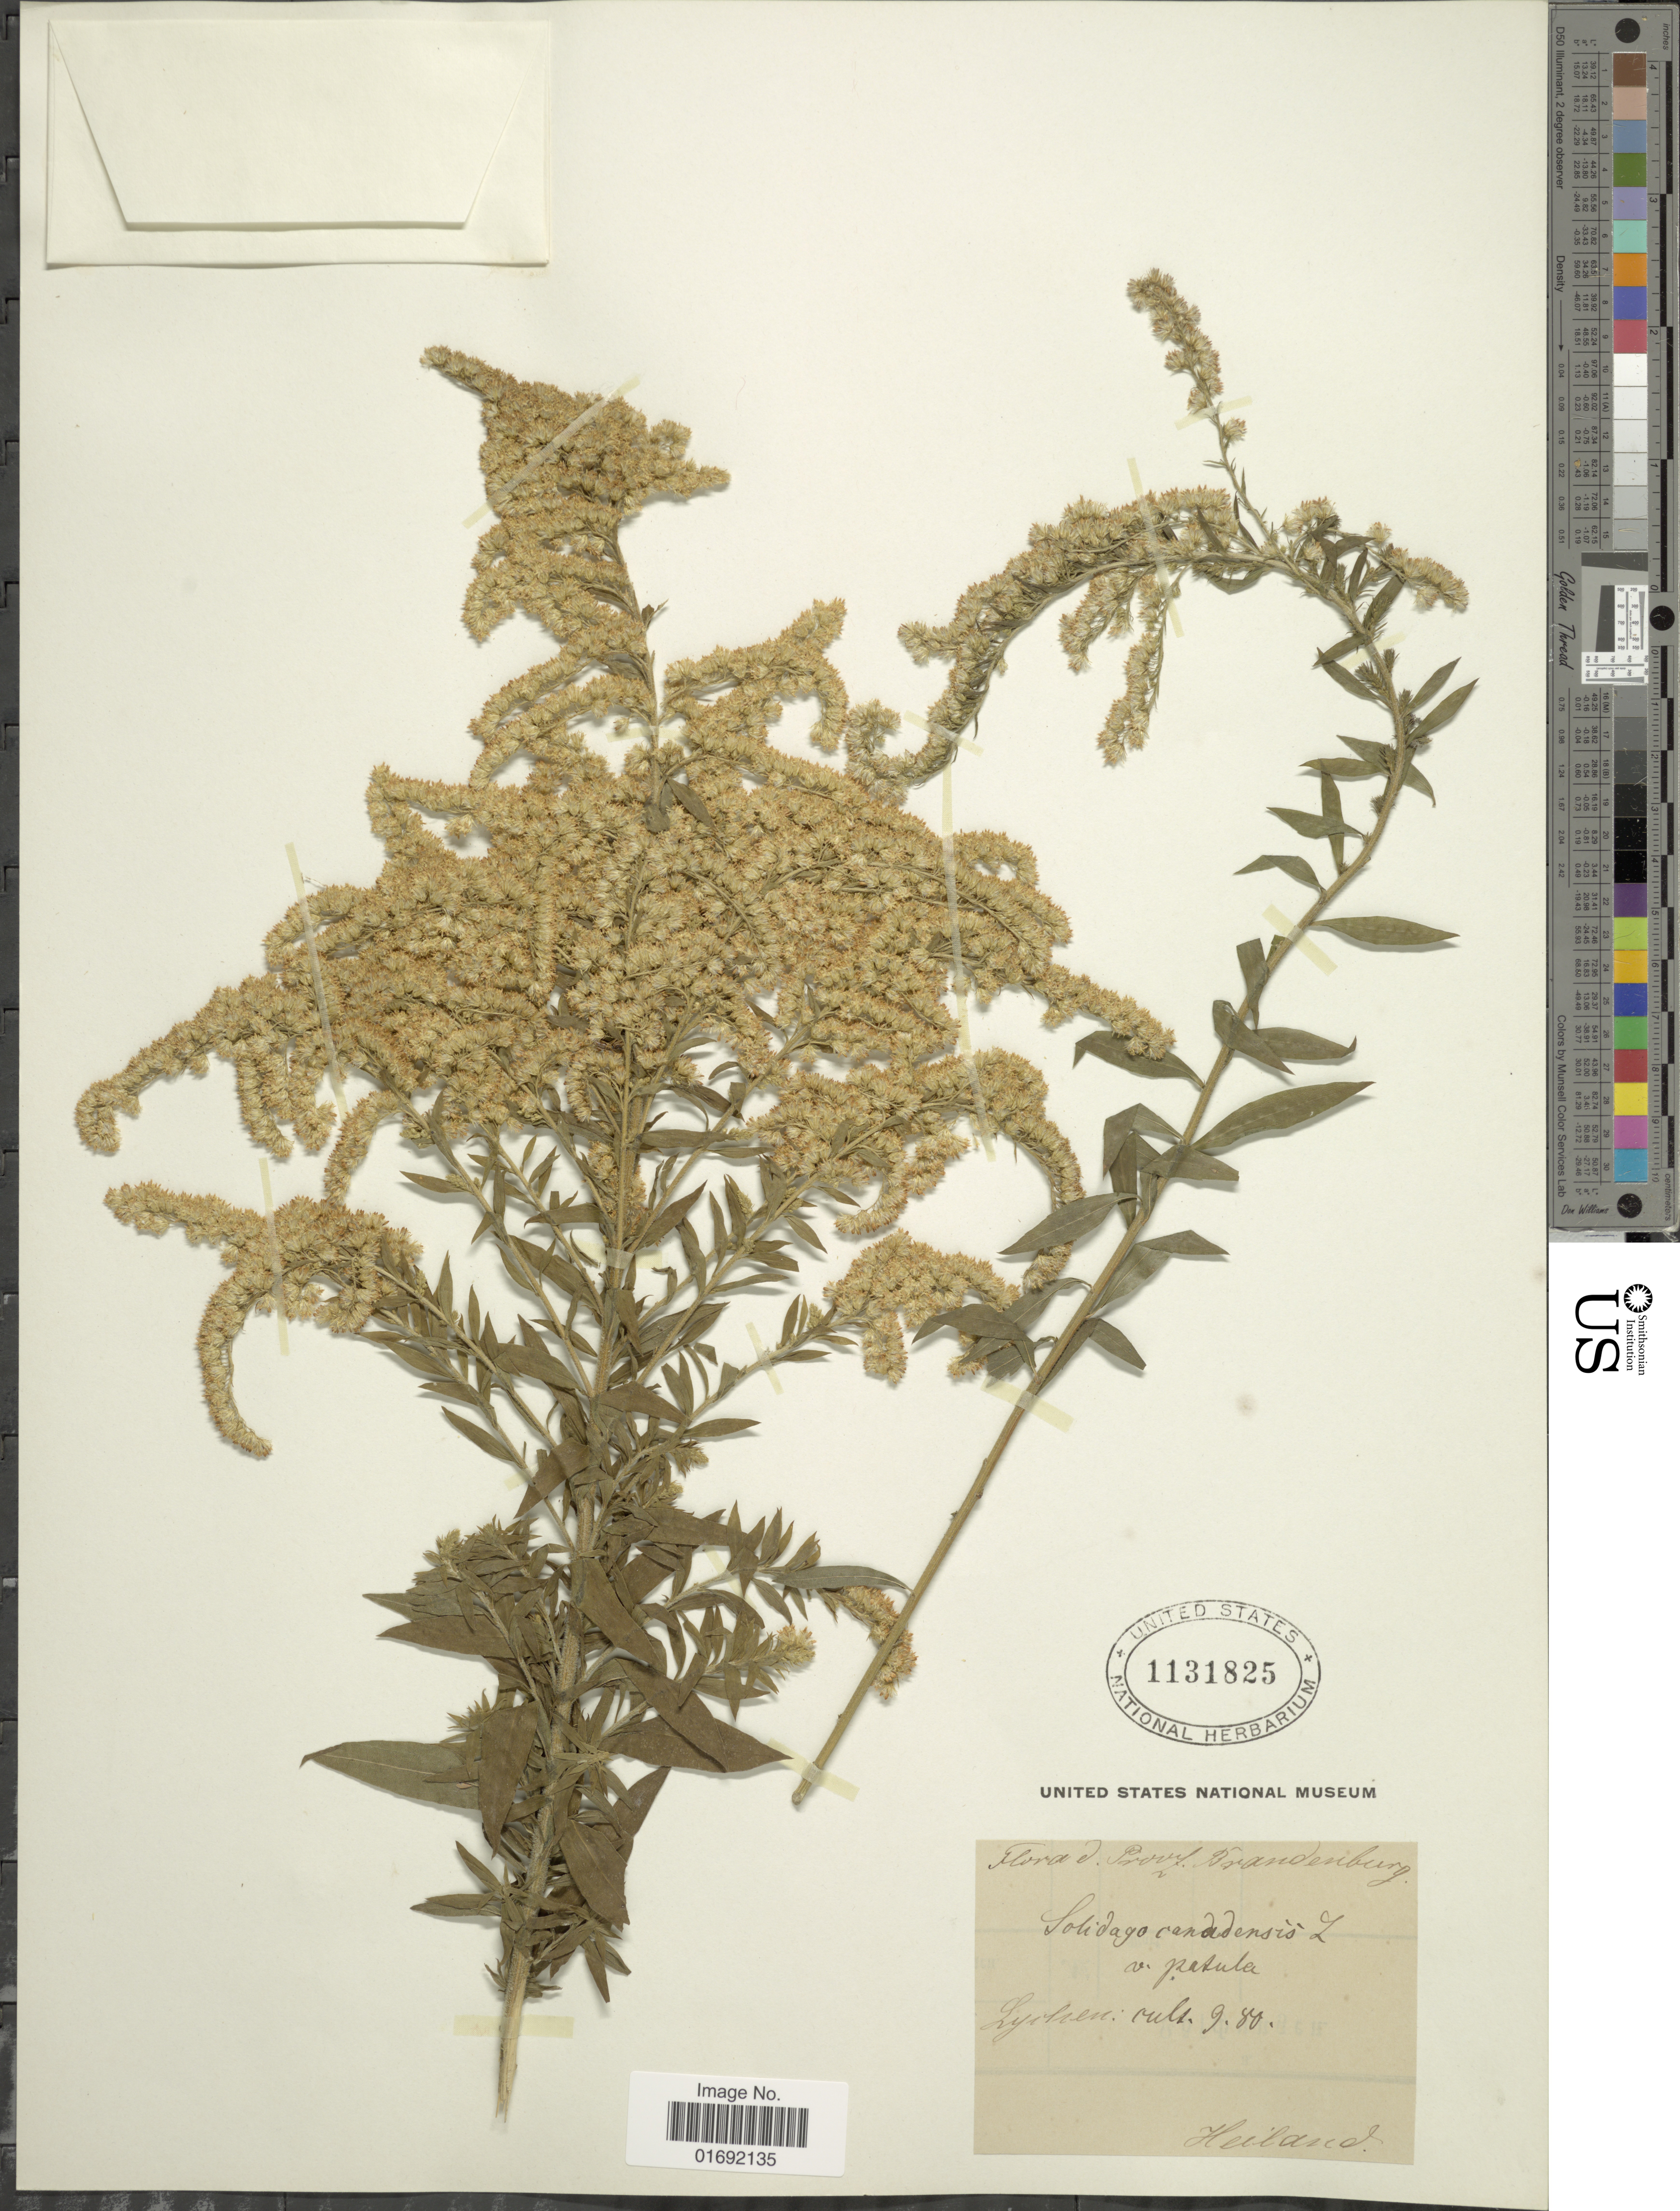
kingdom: Plantae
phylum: Tracheophyta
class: Magnoliopsida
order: Asterales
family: Asteraceae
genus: Solidago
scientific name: Solidago canadensis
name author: L.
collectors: -. Heiland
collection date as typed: Transcribed d/m/y: /9/88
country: Germany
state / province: Brandenburg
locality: Lychen, Mult. [interpreted]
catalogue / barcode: US 1131825